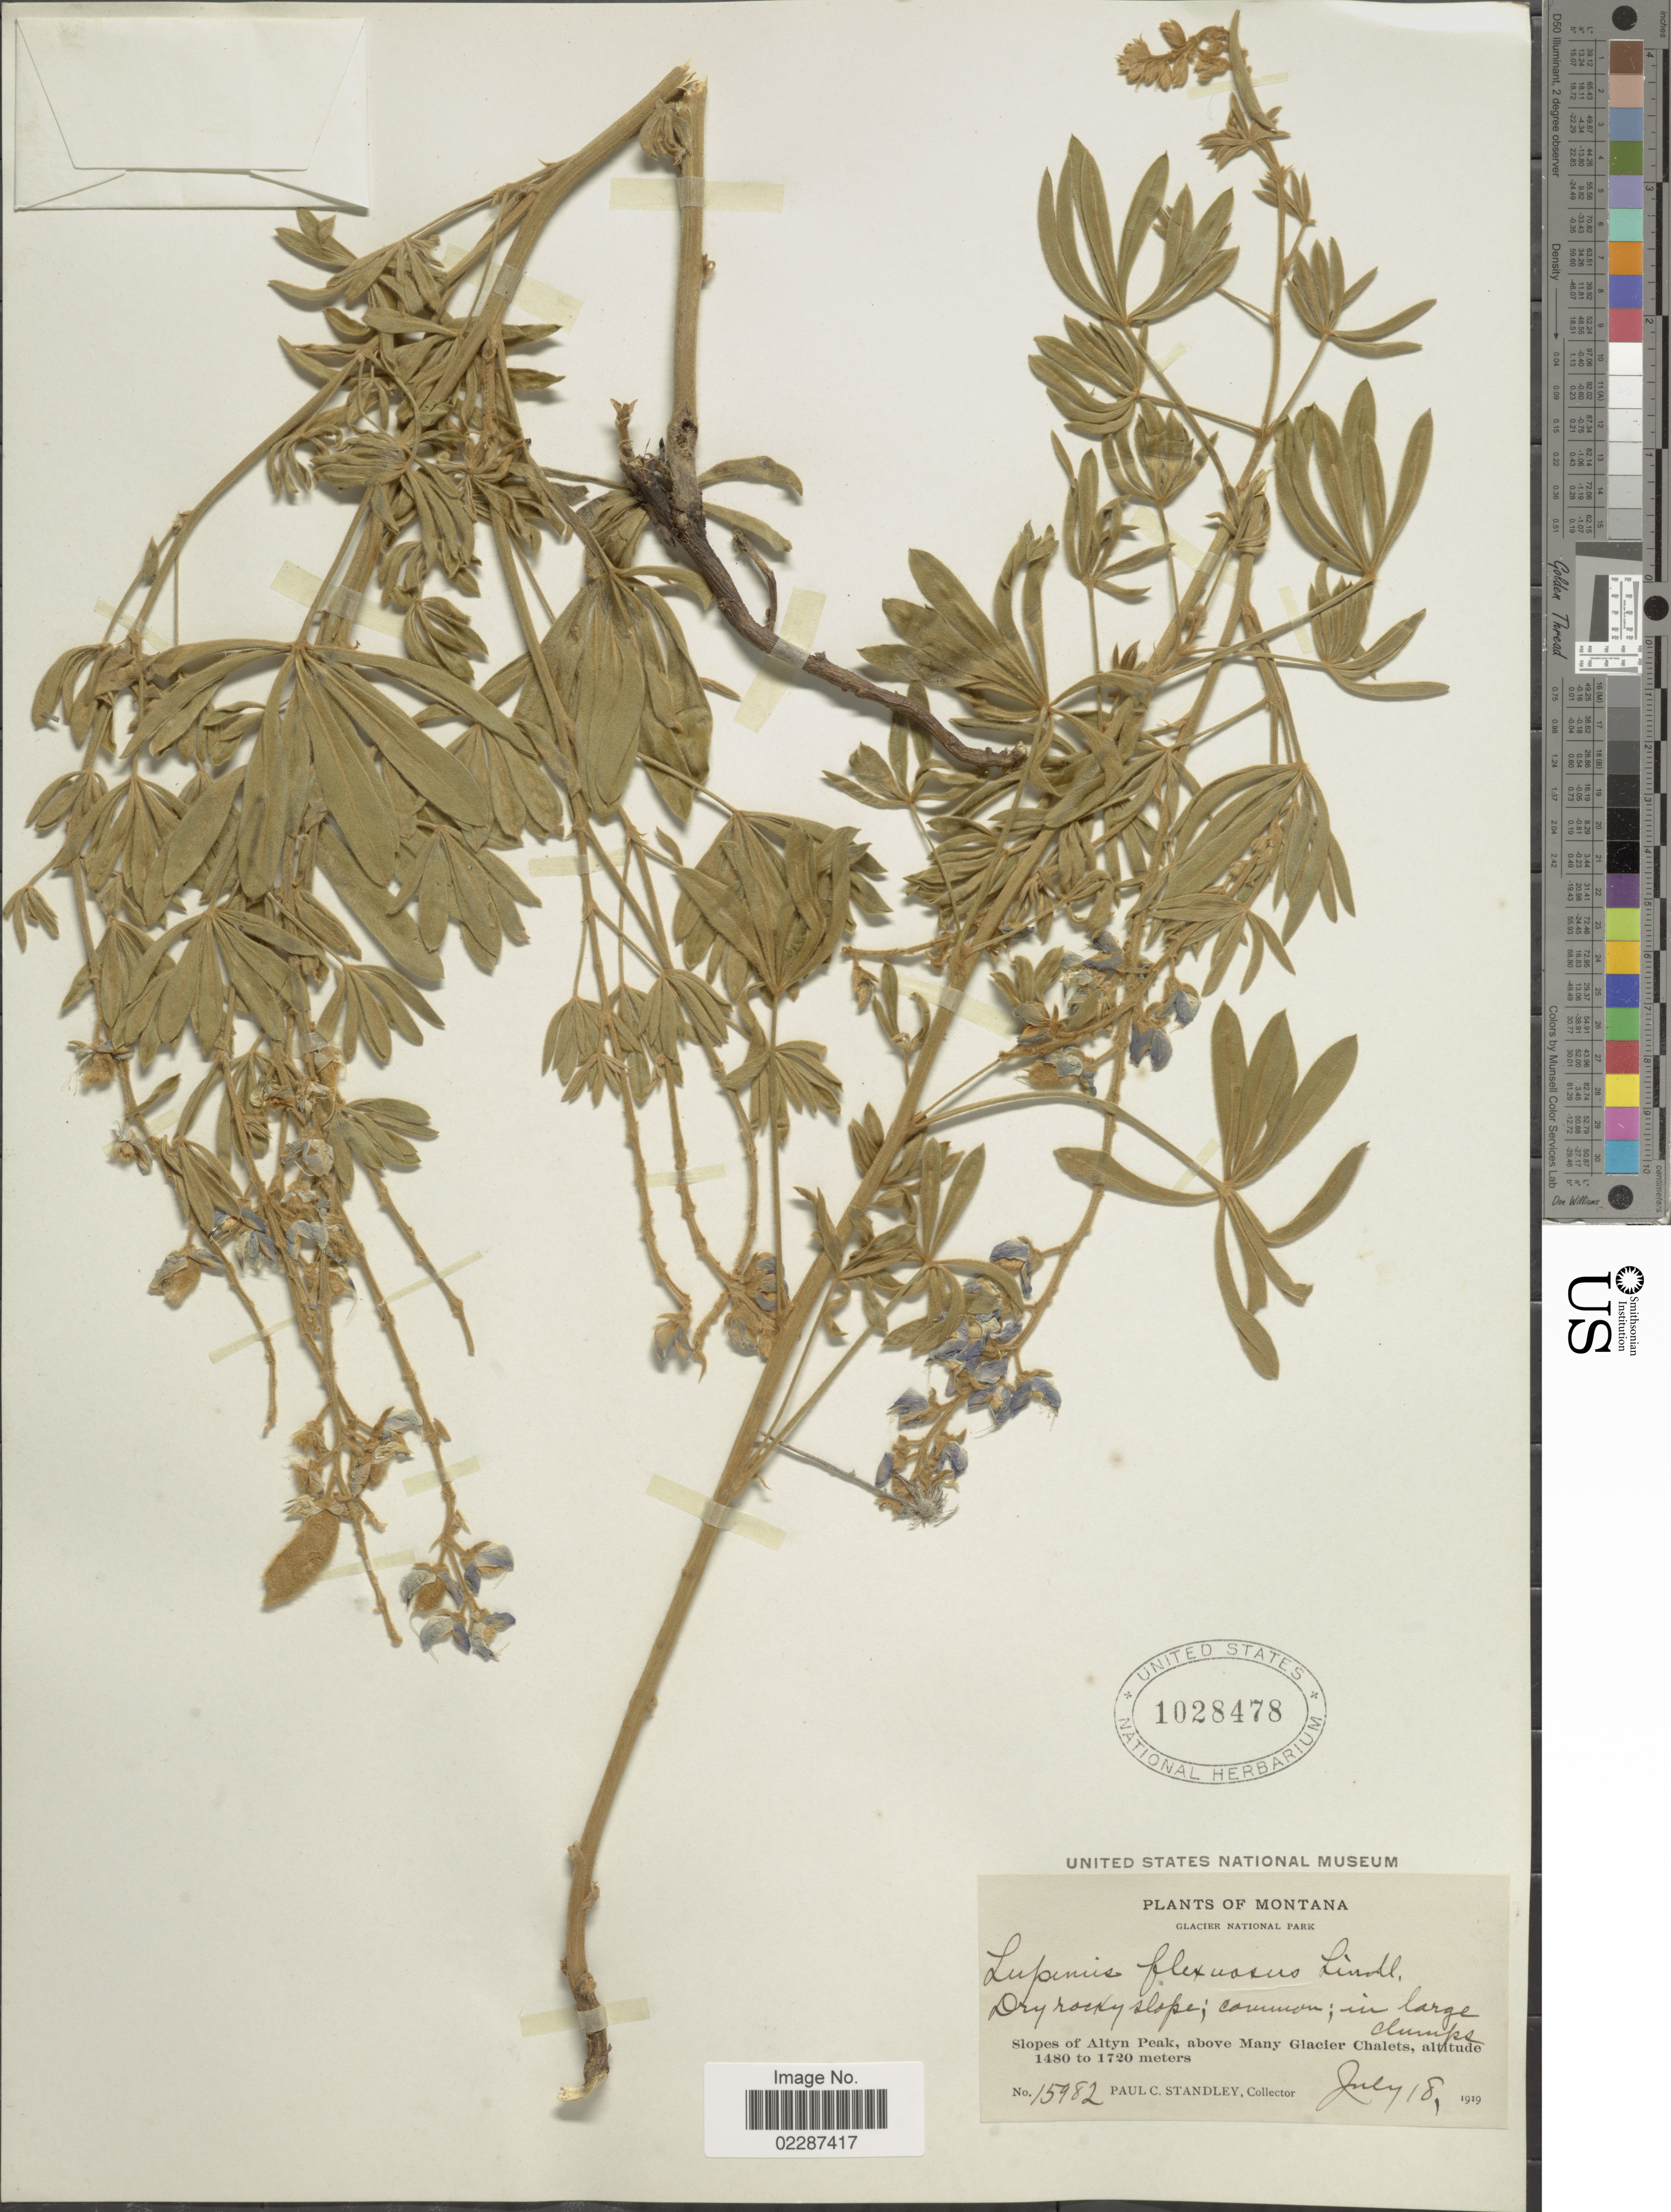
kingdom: Plantae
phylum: Tracheophyta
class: Magnoliopsida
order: Fabales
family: Fabaceae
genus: Lupinus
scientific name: Lupinus sericeus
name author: Pursh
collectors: P. C. Standley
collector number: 15982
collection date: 1919-07-18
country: United States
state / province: Montana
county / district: Glacier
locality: Glacier National Park, Slopes of Altyn Peak, above Many Glacier Chalets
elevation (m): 1480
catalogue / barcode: US 1028478